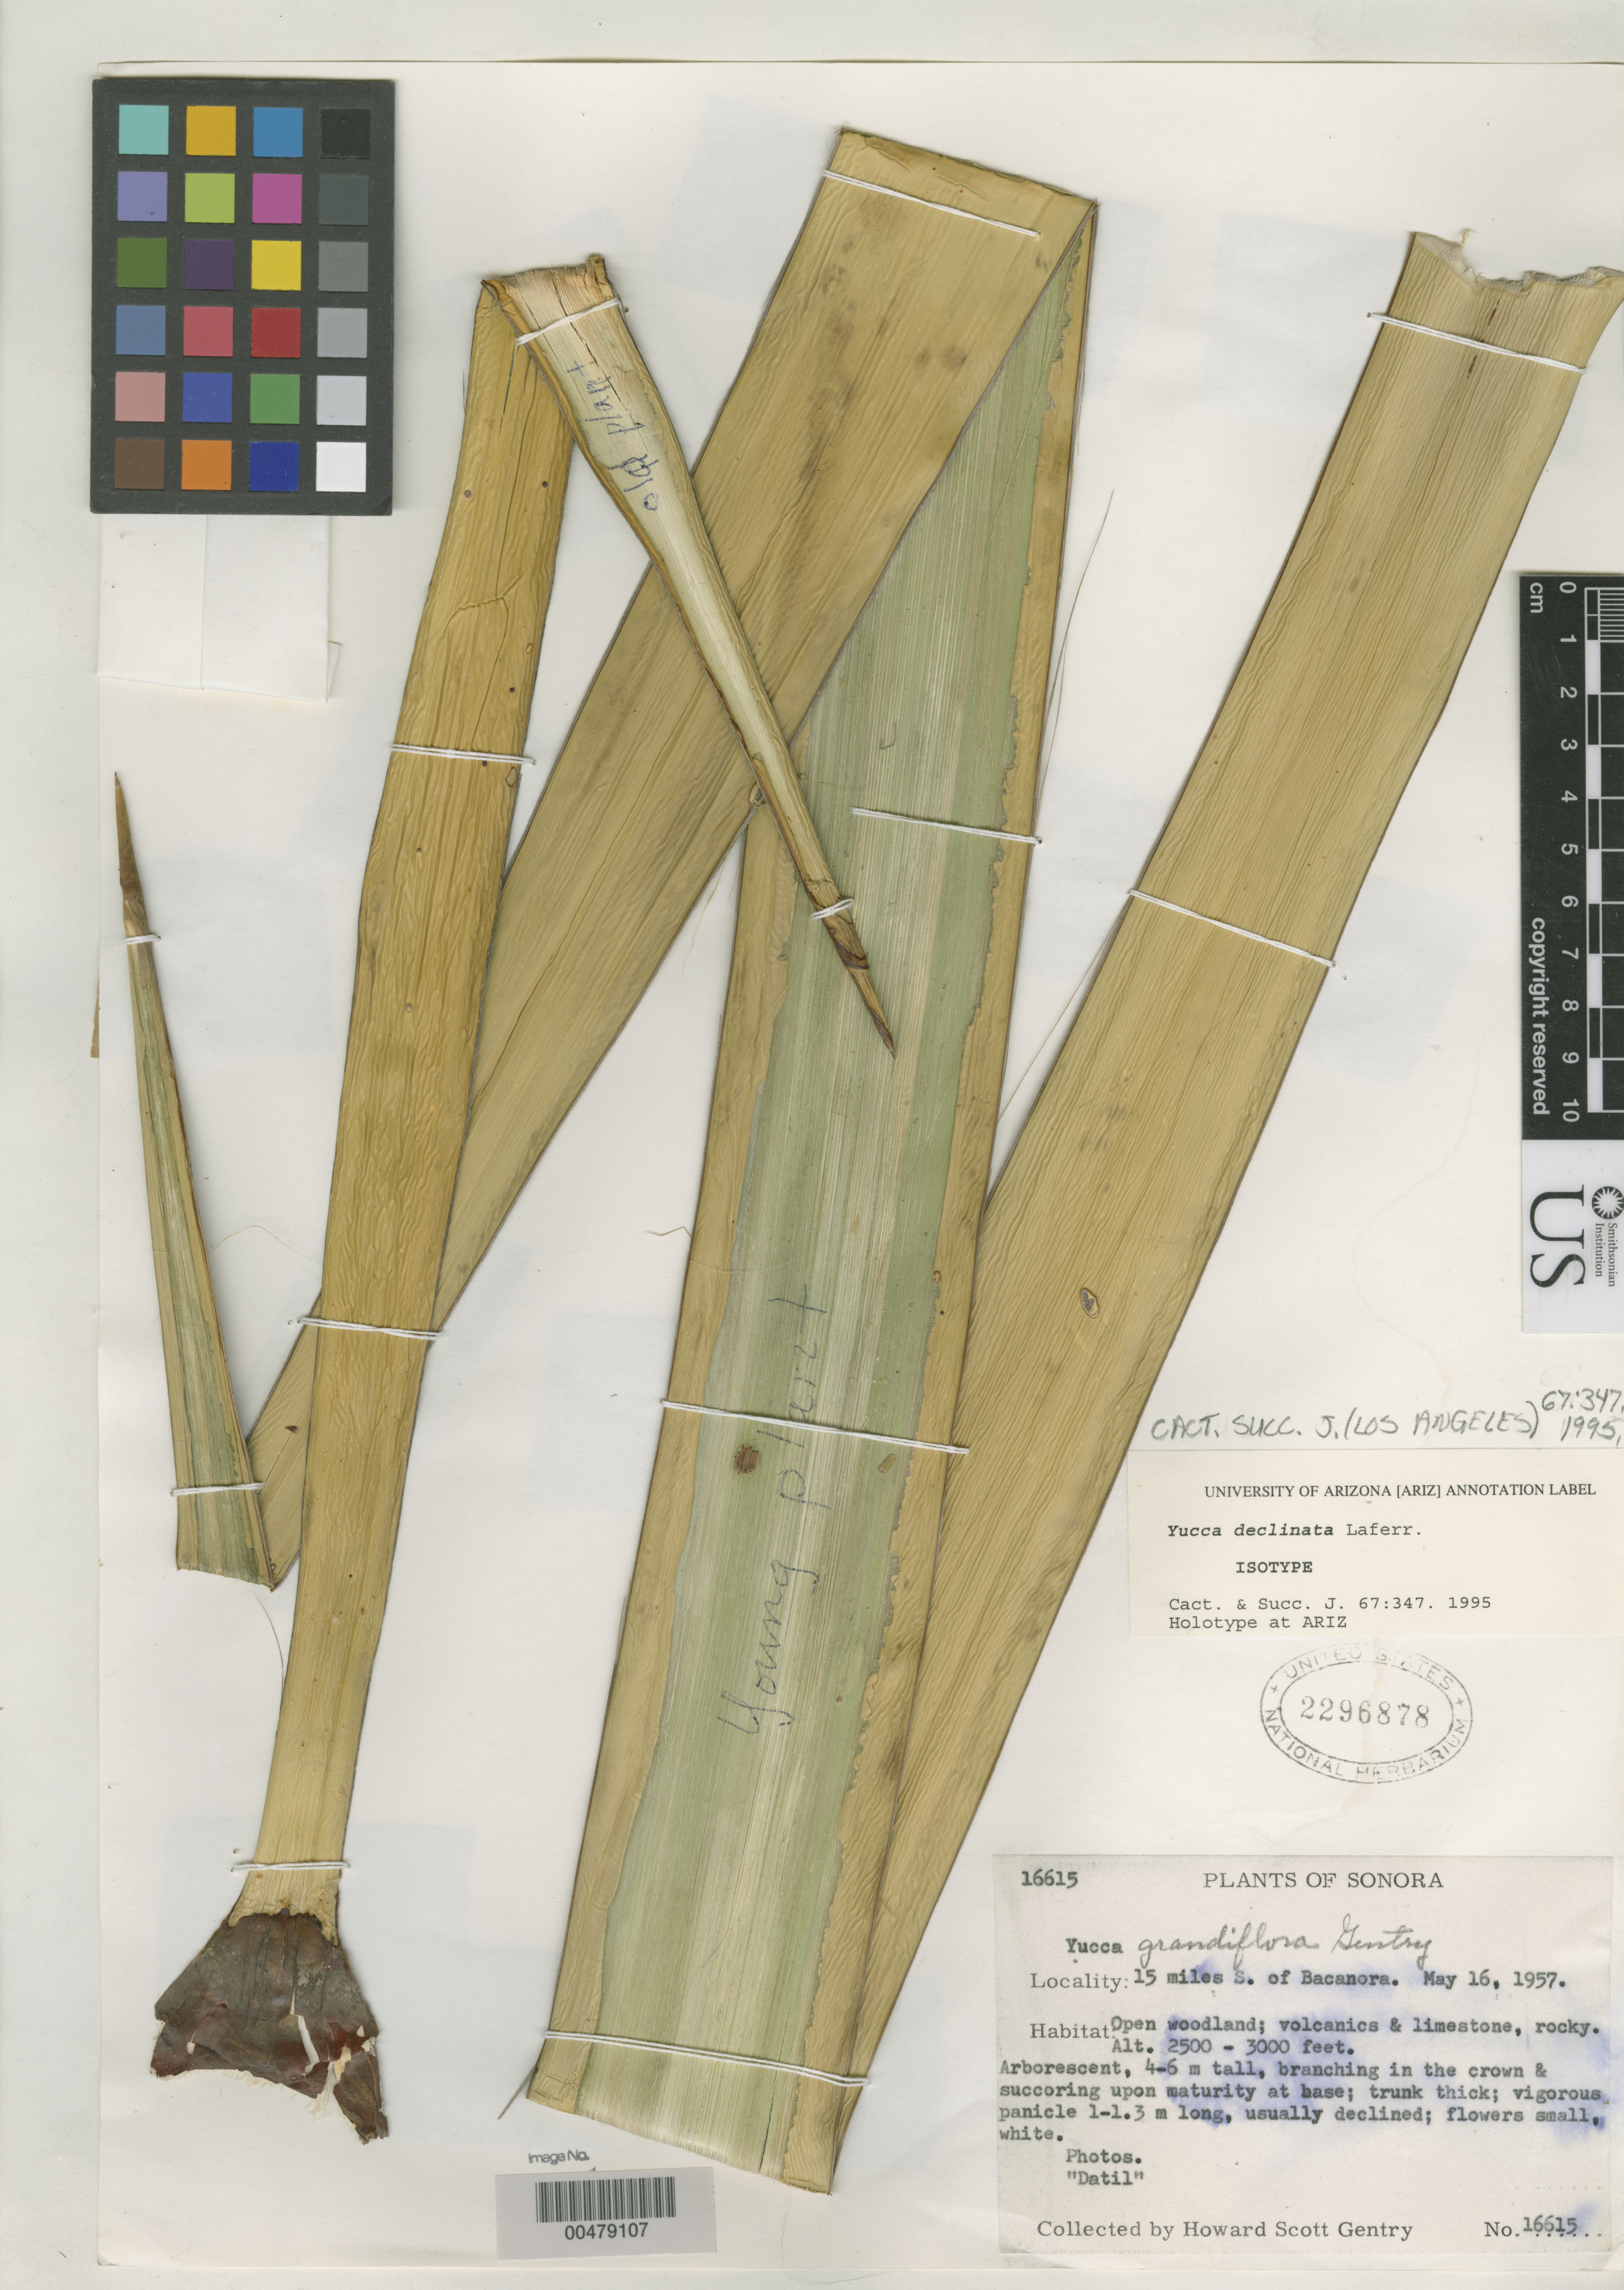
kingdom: Plantae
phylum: Tracheophyta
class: Liliopsida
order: Asparagales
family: Asparagaceae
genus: Yucca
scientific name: Yucca declinata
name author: Laferr.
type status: Isotype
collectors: H. S. Gentry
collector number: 16615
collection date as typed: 16 May 1957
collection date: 1957-05-16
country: Mexico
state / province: Sonora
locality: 15 mi S of Bacanora.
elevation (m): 762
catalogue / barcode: US 2296878